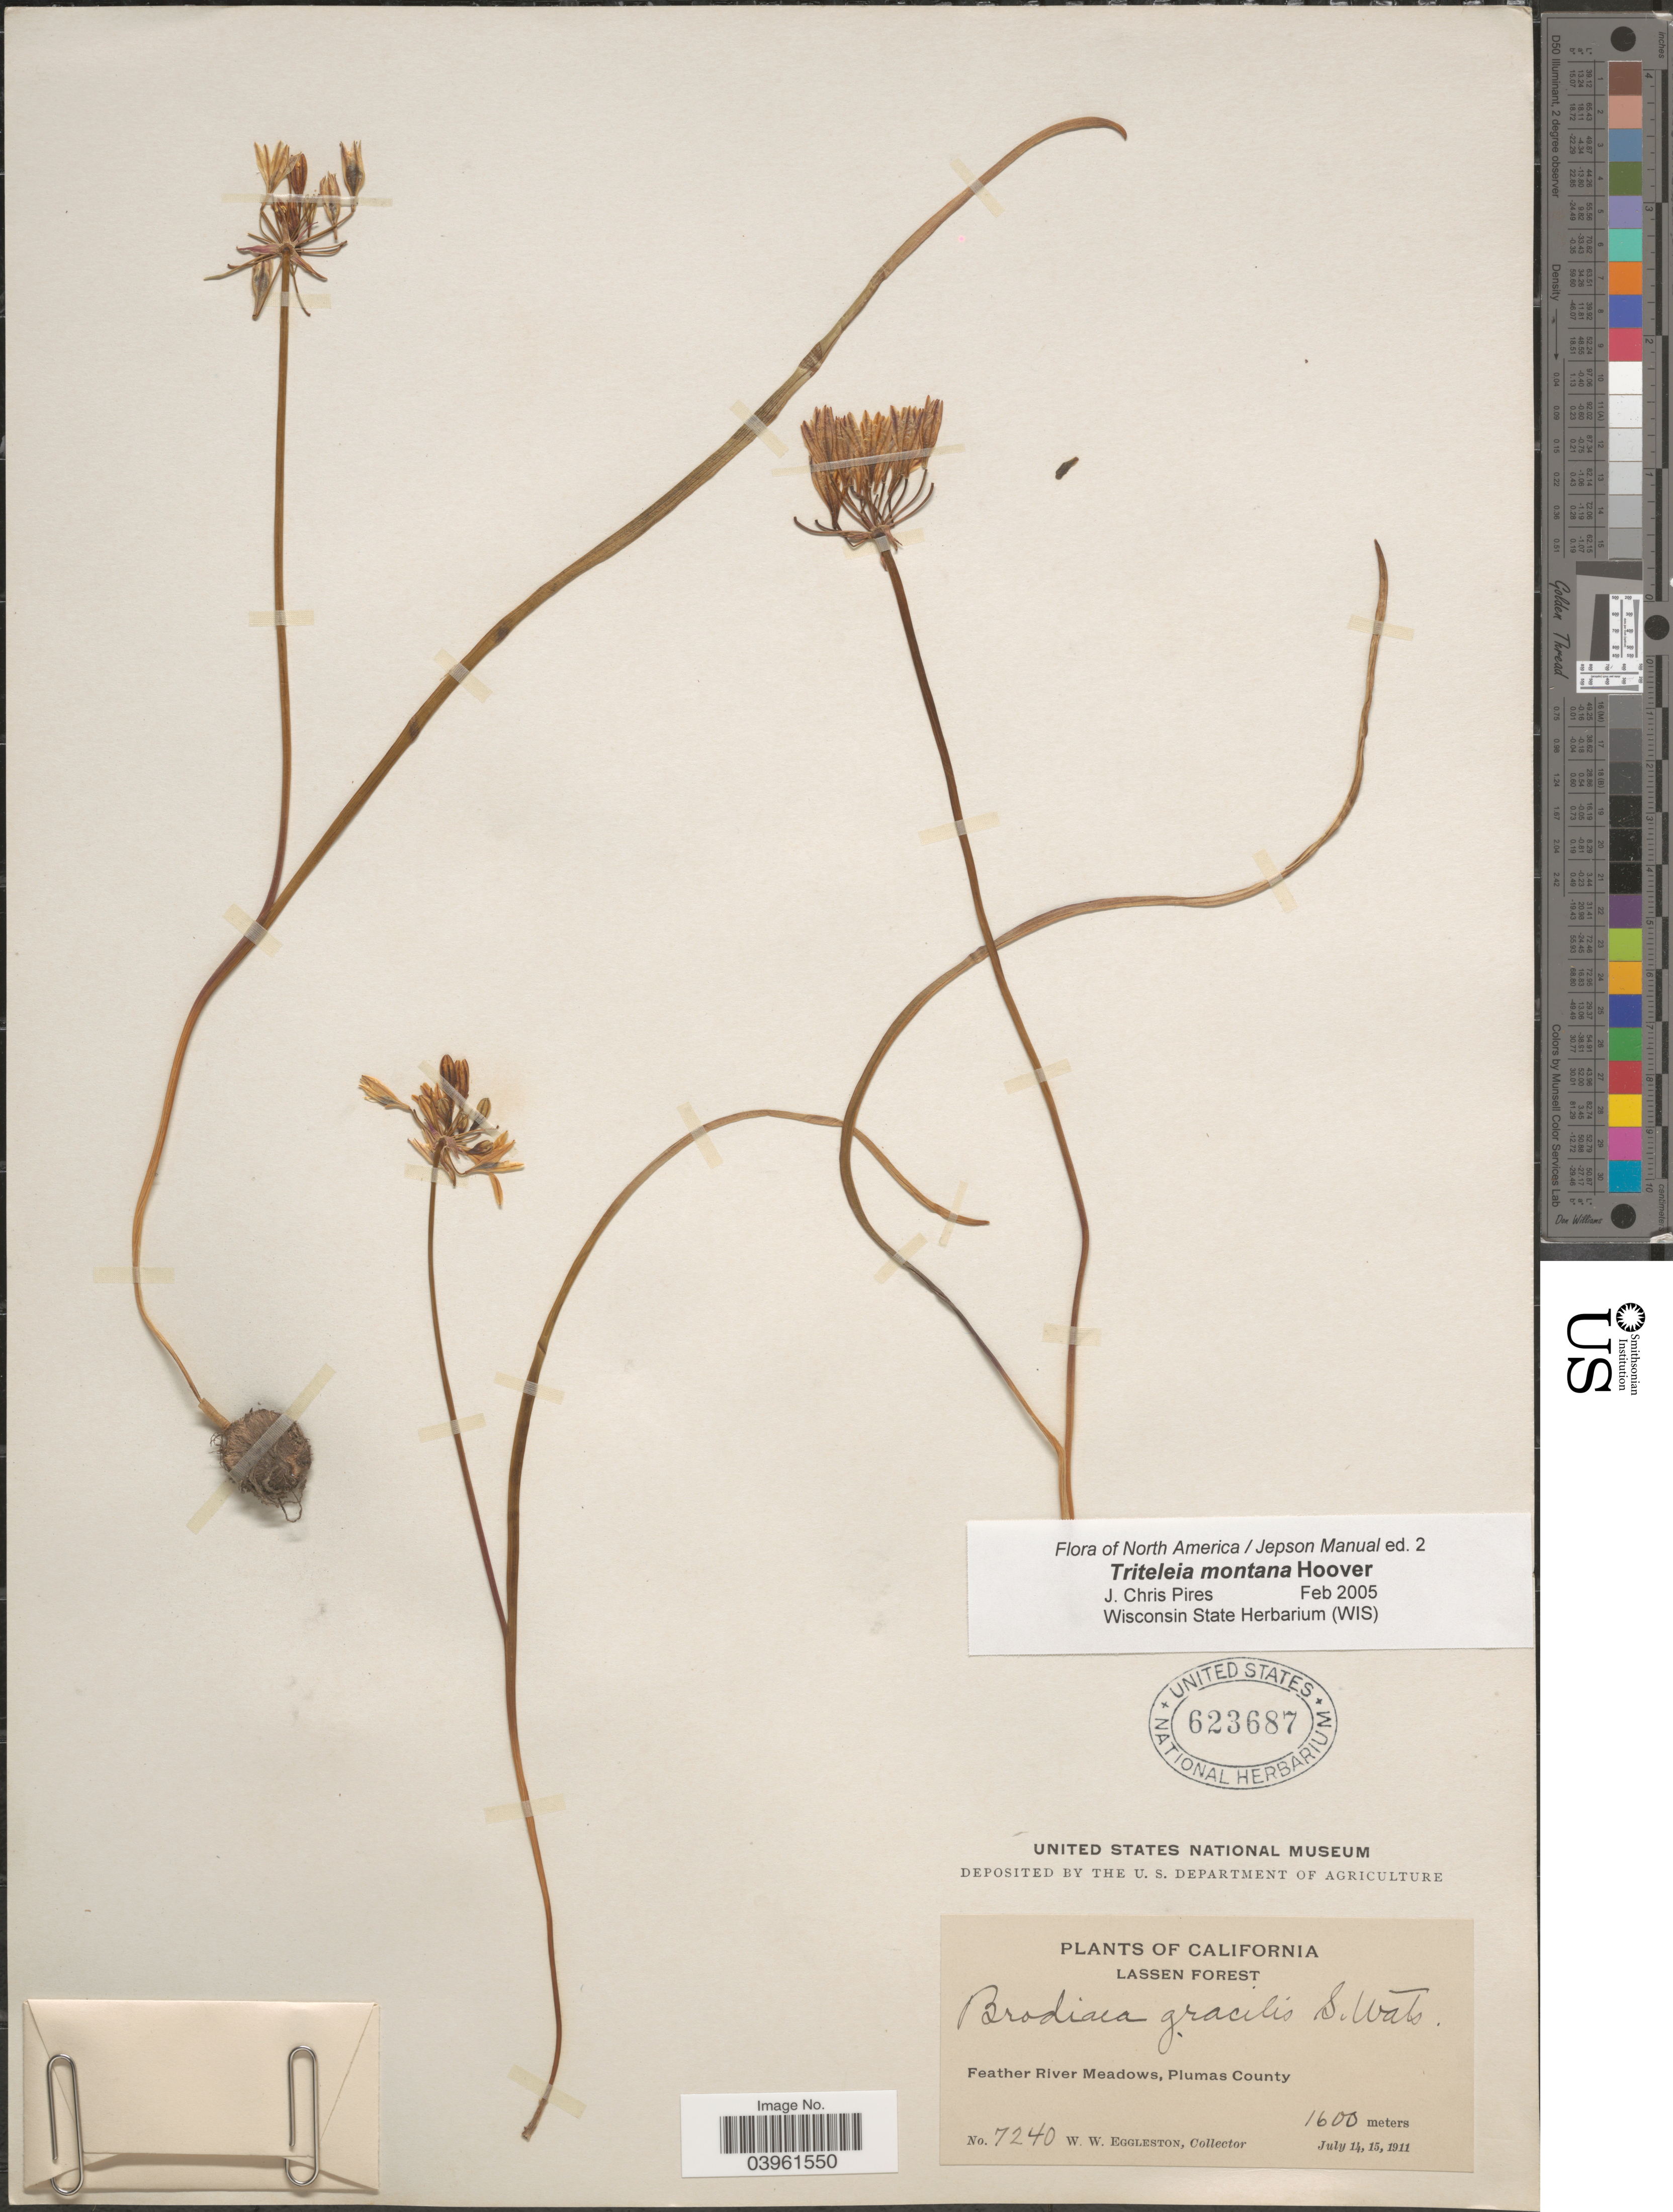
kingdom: Plantae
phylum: Tracheophyta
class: Liliopsida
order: Asparagales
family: Asparagaceae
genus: Triteleia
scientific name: Triteleia montana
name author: Hoover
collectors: W. W. Eggleston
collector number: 7240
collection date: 1911-07-14/1911-07-15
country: United States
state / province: California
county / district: Plumas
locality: Lassen Forest. Feather River Meadows, Plumas County.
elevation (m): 1600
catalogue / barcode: US 623687